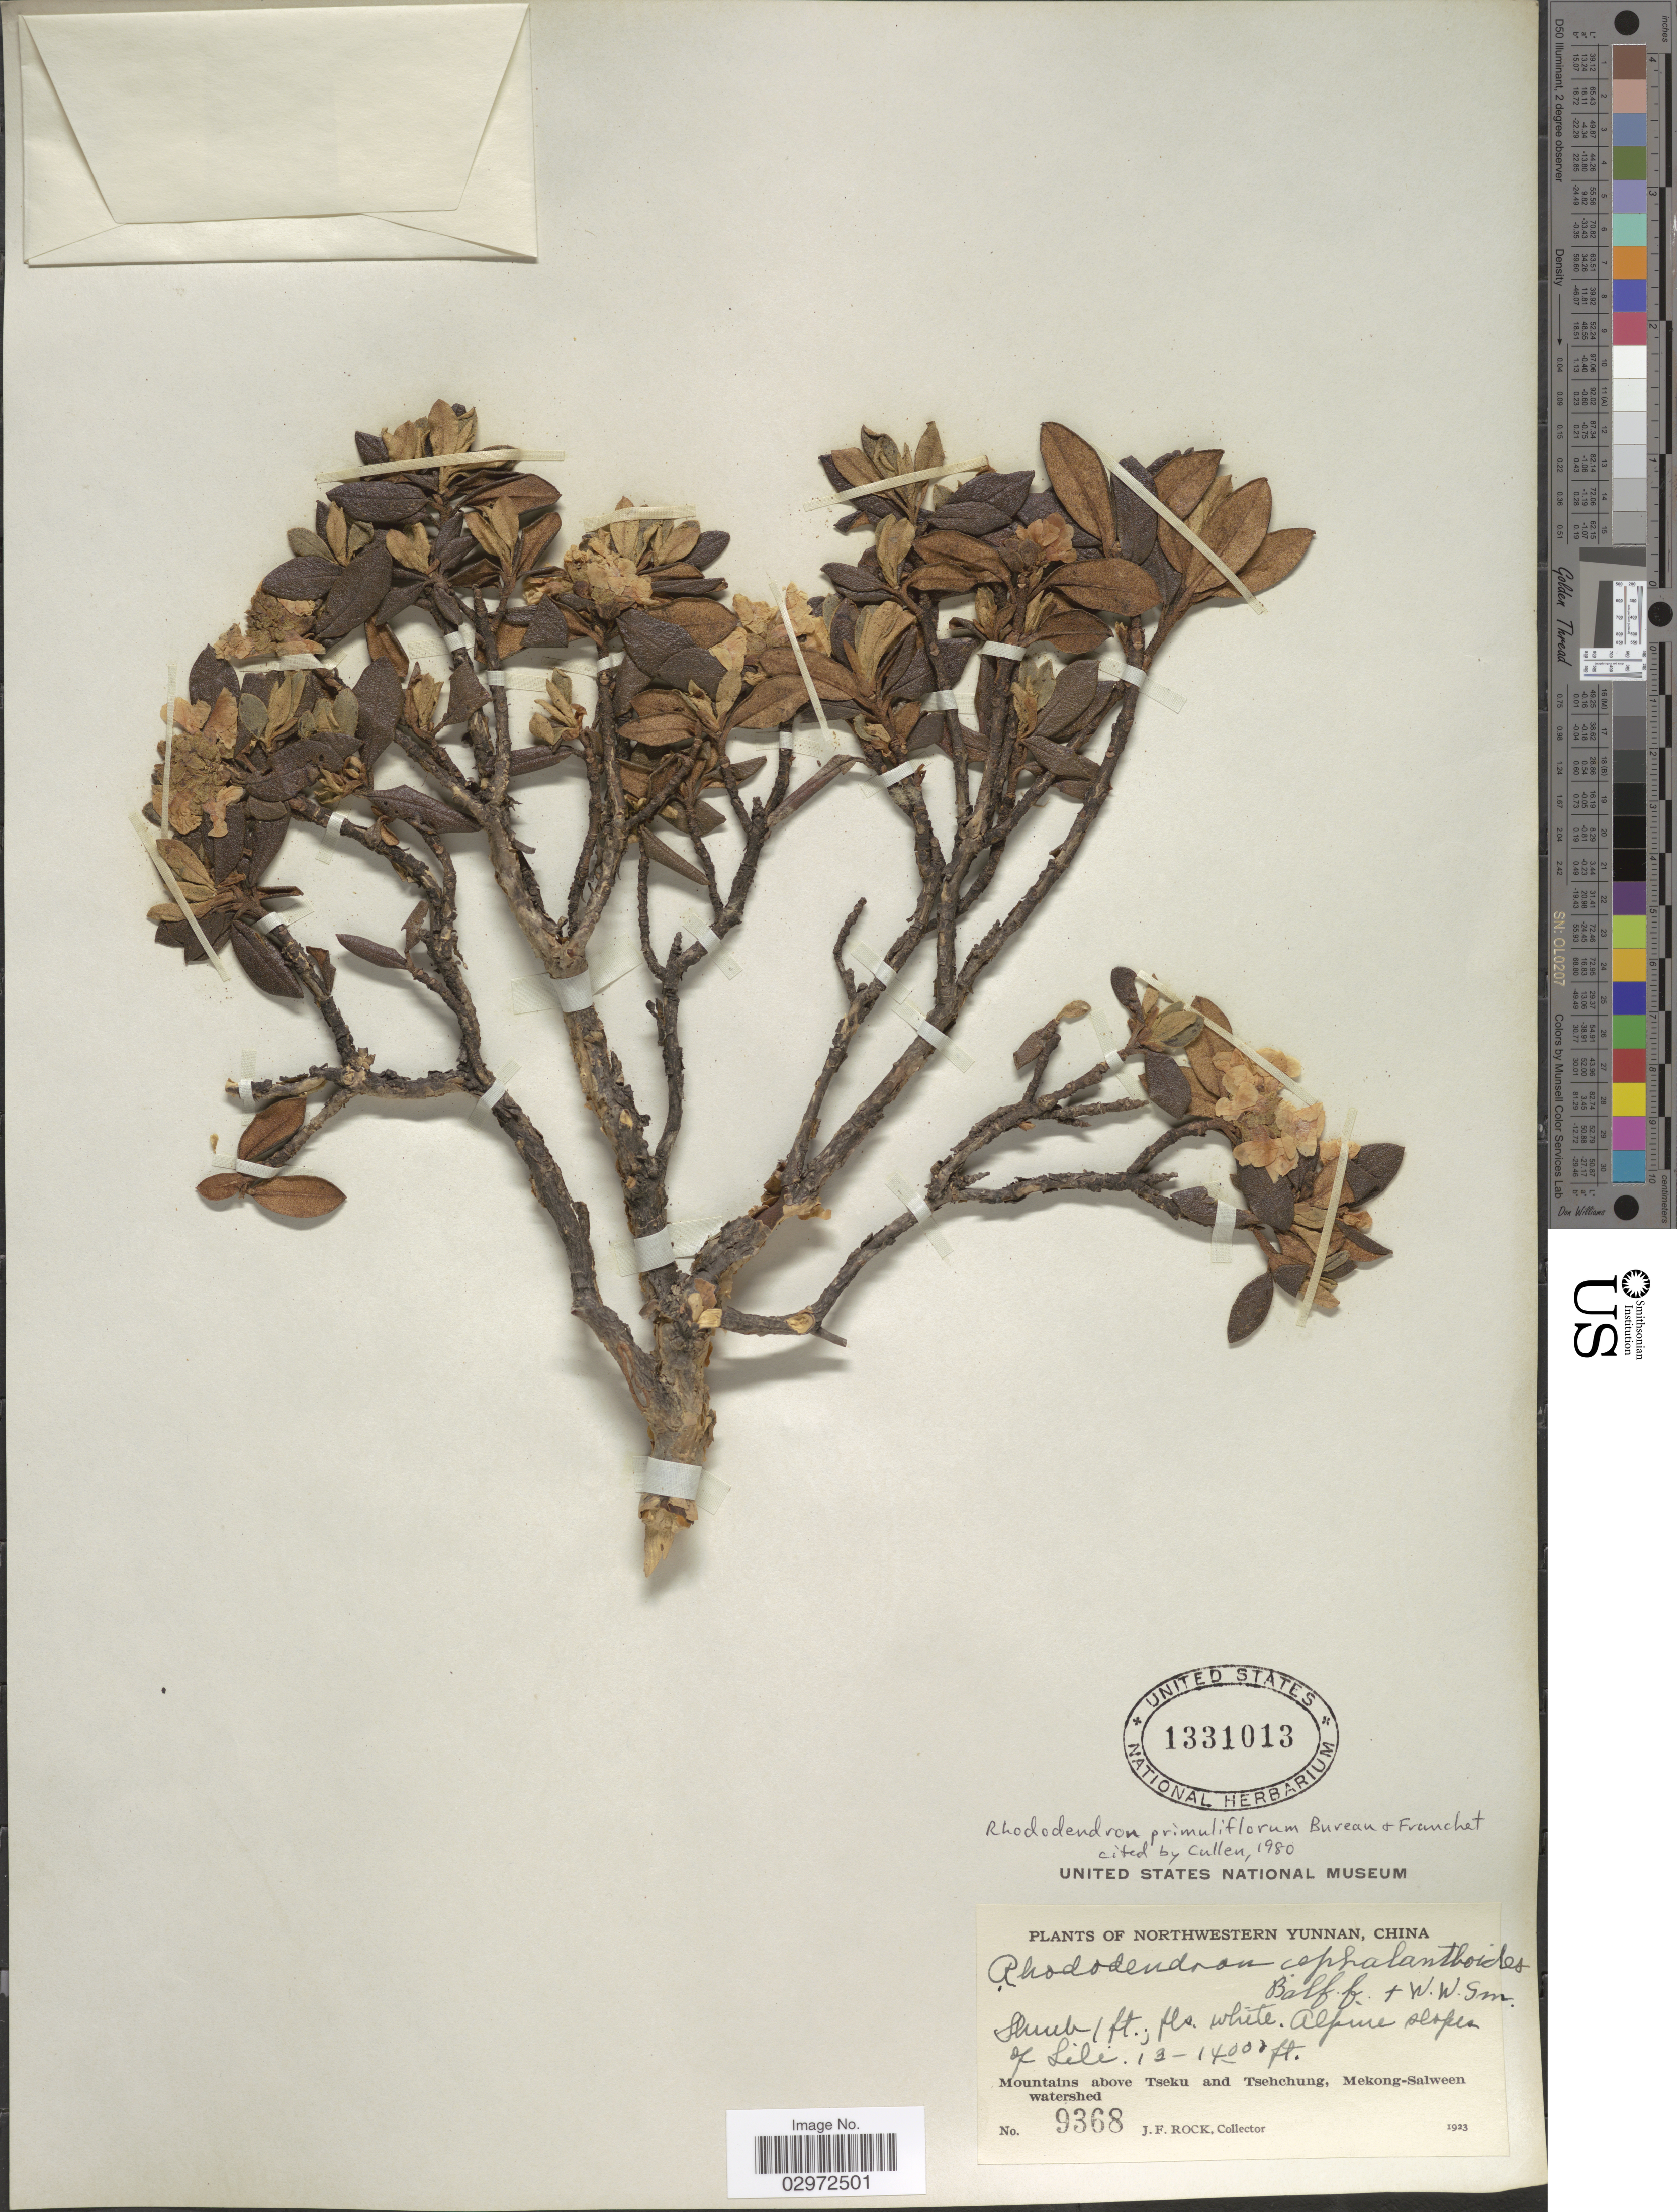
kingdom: Plantae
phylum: Tracheophyta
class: Magnoliopsida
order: Ericales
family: Ericaceae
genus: Rhododendron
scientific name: Rhododendron primuliflorum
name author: É. Bureau & Franch.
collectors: J. Rock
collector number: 9368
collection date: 1923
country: China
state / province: Yunnan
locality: Alpine Slopes of Sili. Mountains above Tseku and Tsehchung, Mekong-Salween watershed.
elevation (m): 3962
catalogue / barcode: US 1331013